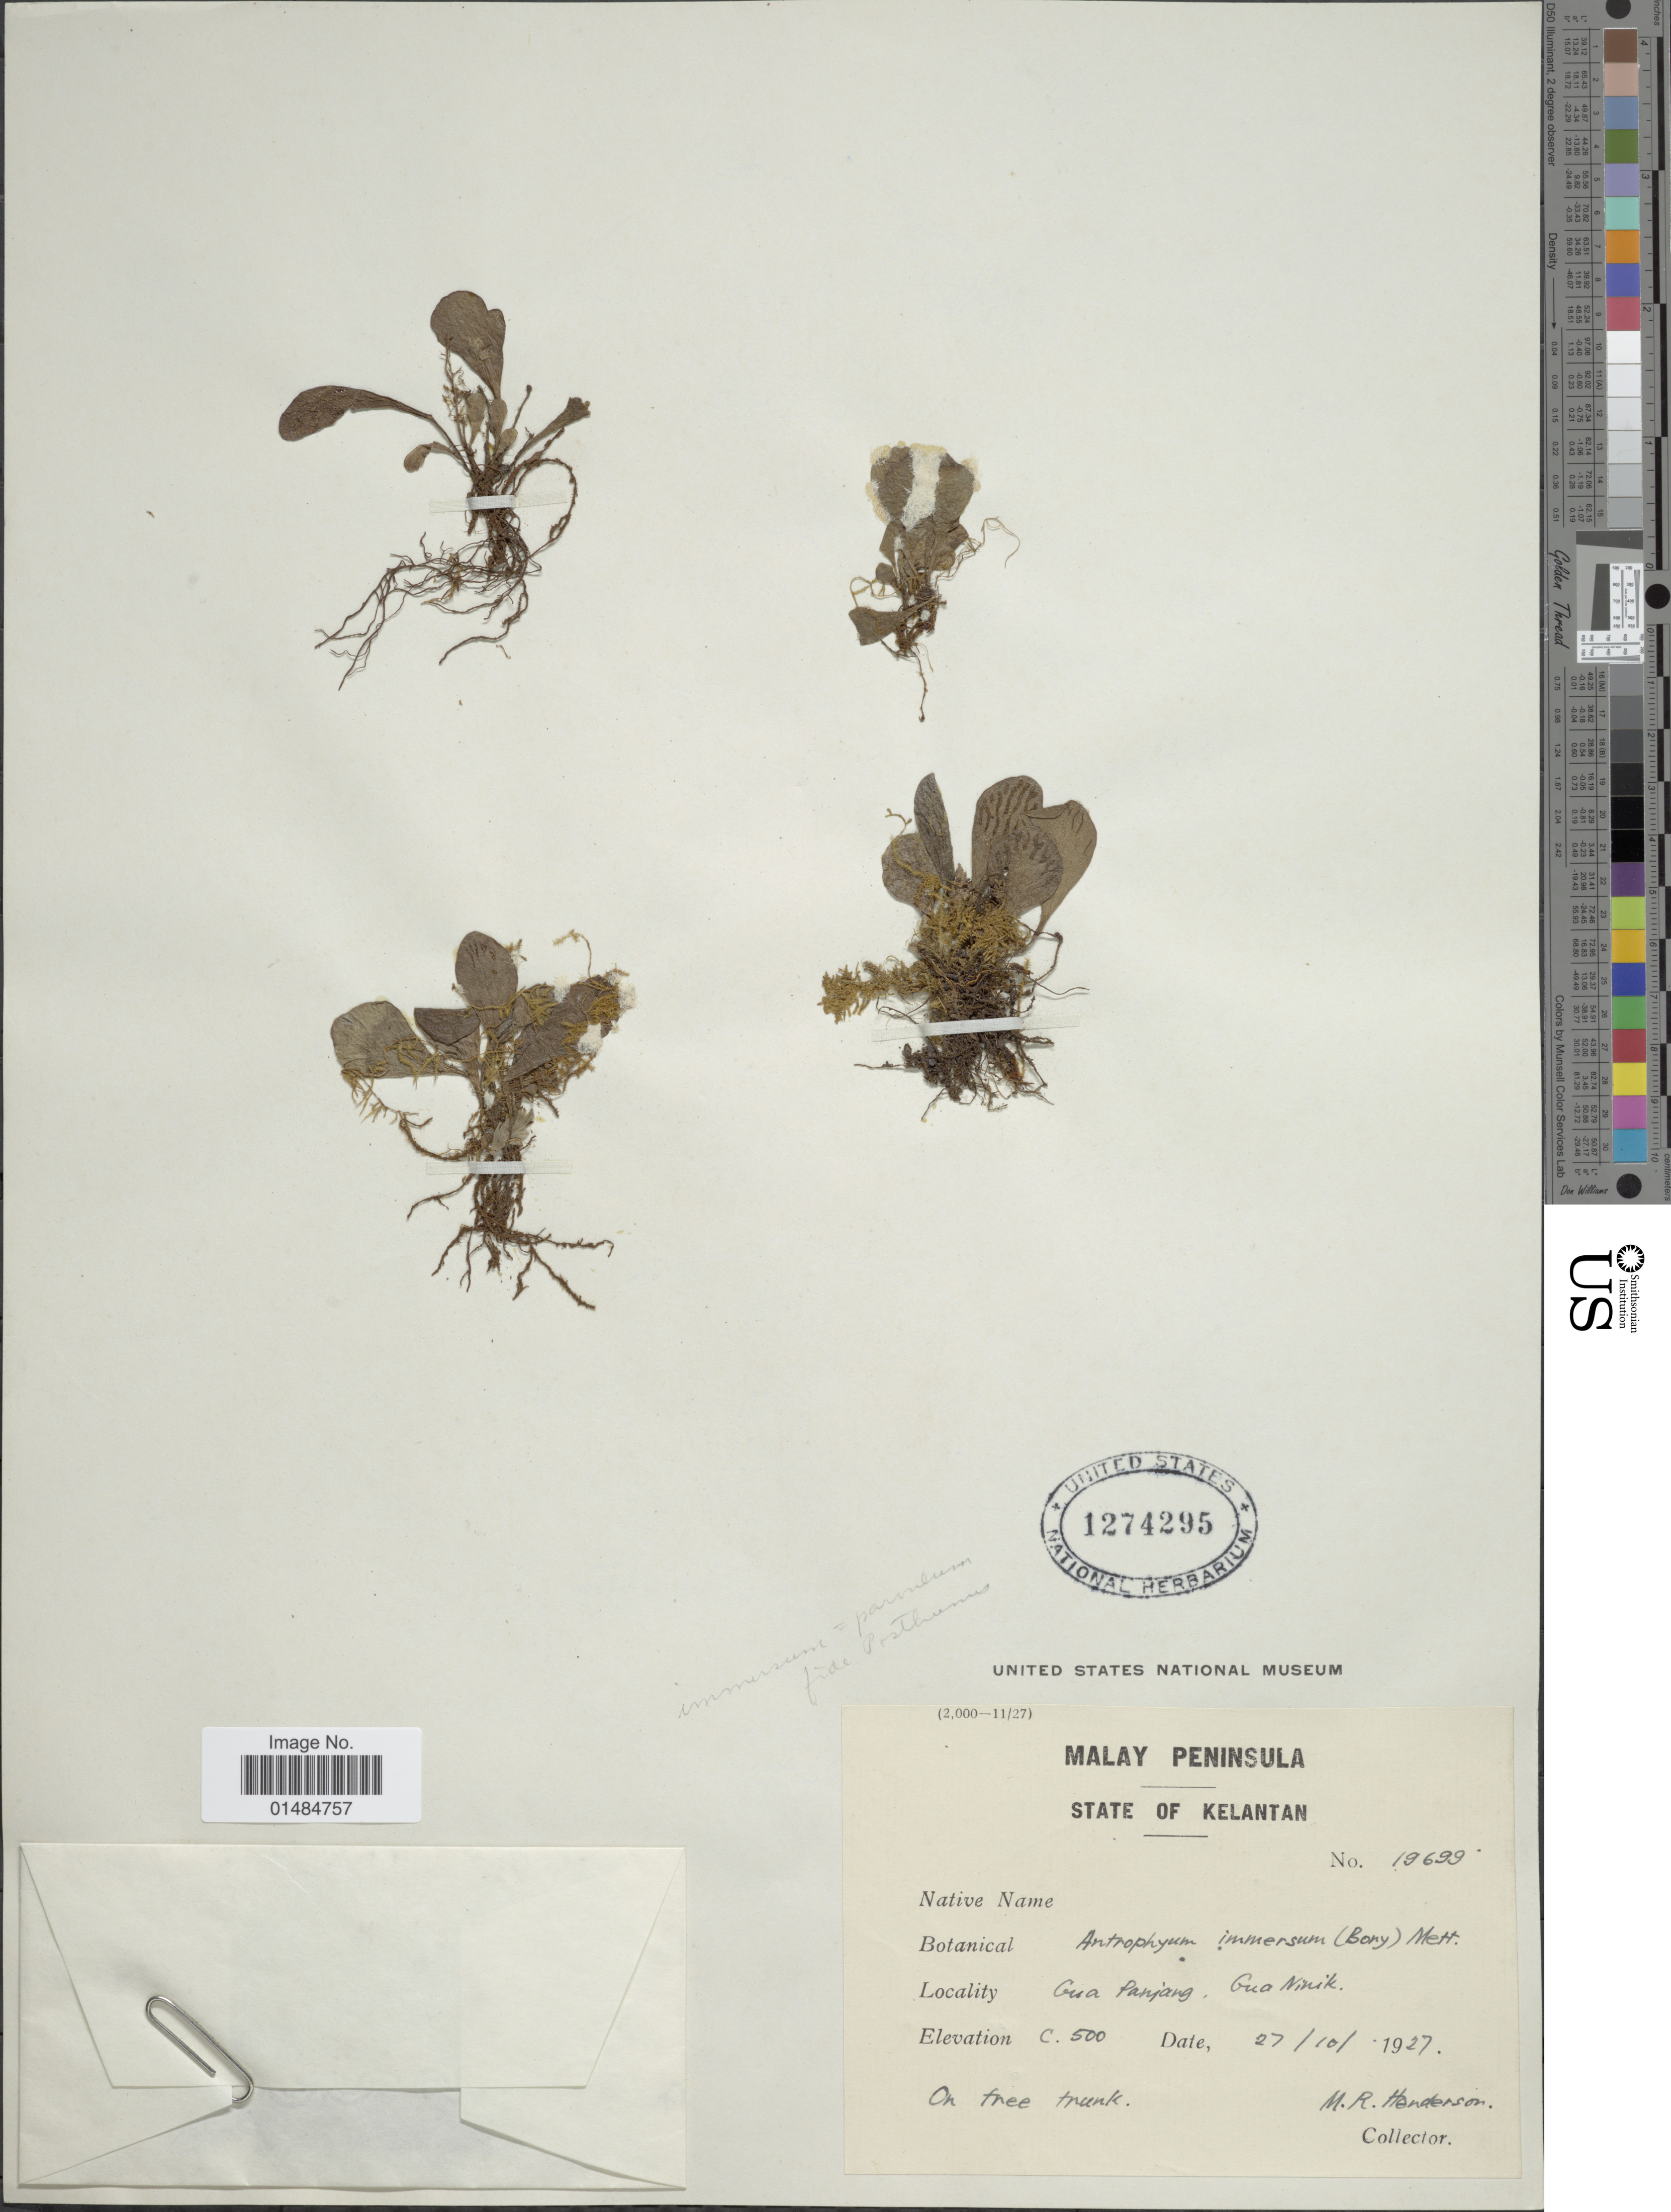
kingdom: Plantae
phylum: Tracheophyta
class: Polypodiopsida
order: Polypodiales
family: Pteridaceae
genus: Antrophyum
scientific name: Antrophyum immersum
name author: (Bory ex Willd.) Mett.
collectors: M. Henderson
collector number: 19699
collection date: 1927-10-27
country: Malaysia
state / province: Kelantan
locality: Malay Peninsula. Gua Panjang, Gua Minik [interpreted]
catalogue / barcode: US 1274295